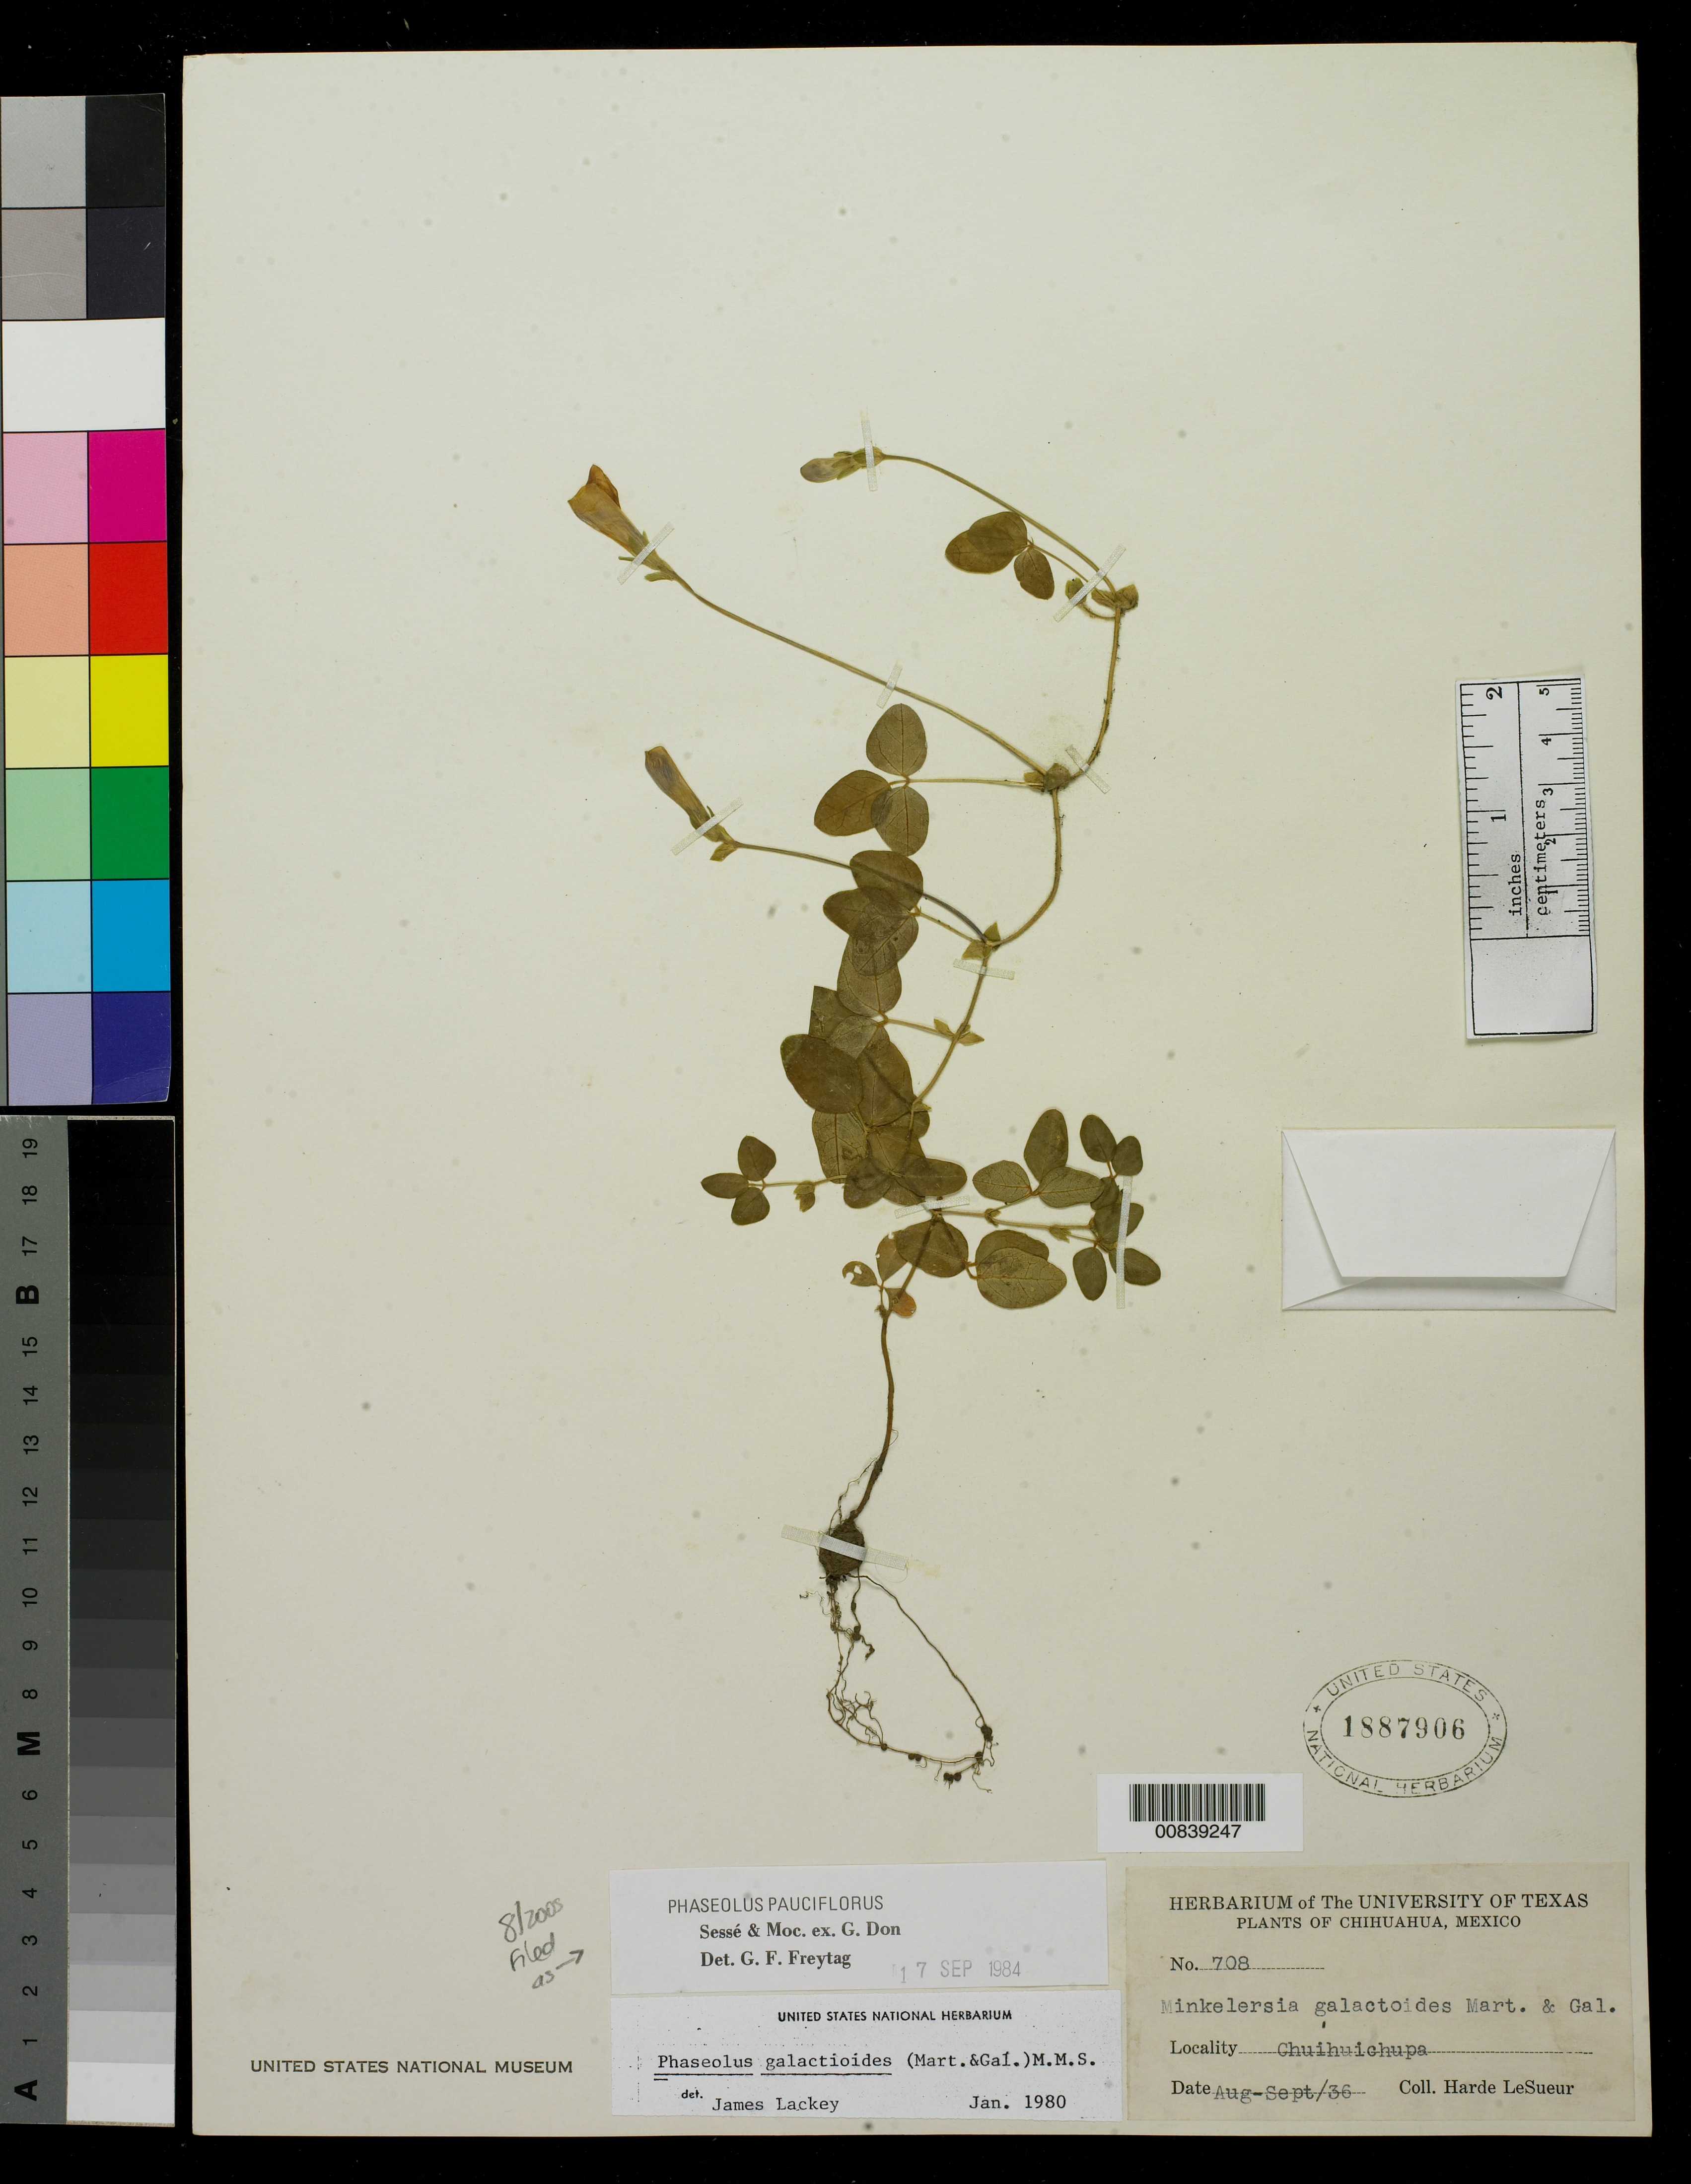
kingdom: Plantae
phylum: Tracheophyta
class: Magnoliopsida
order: Fabales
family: Fabaceae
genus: Phaseolus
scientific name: Phaseolus pauciflorus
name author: Sessé & Moc. ex G. Don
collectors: D. H. LeSueur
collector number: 708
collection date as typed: Aug 1936 to -- Sep 1936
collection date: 1936-08/1936-09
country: Mexico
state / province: Chihuahua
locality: Chuichupa, Chihuahua.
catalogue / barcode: US 1887906